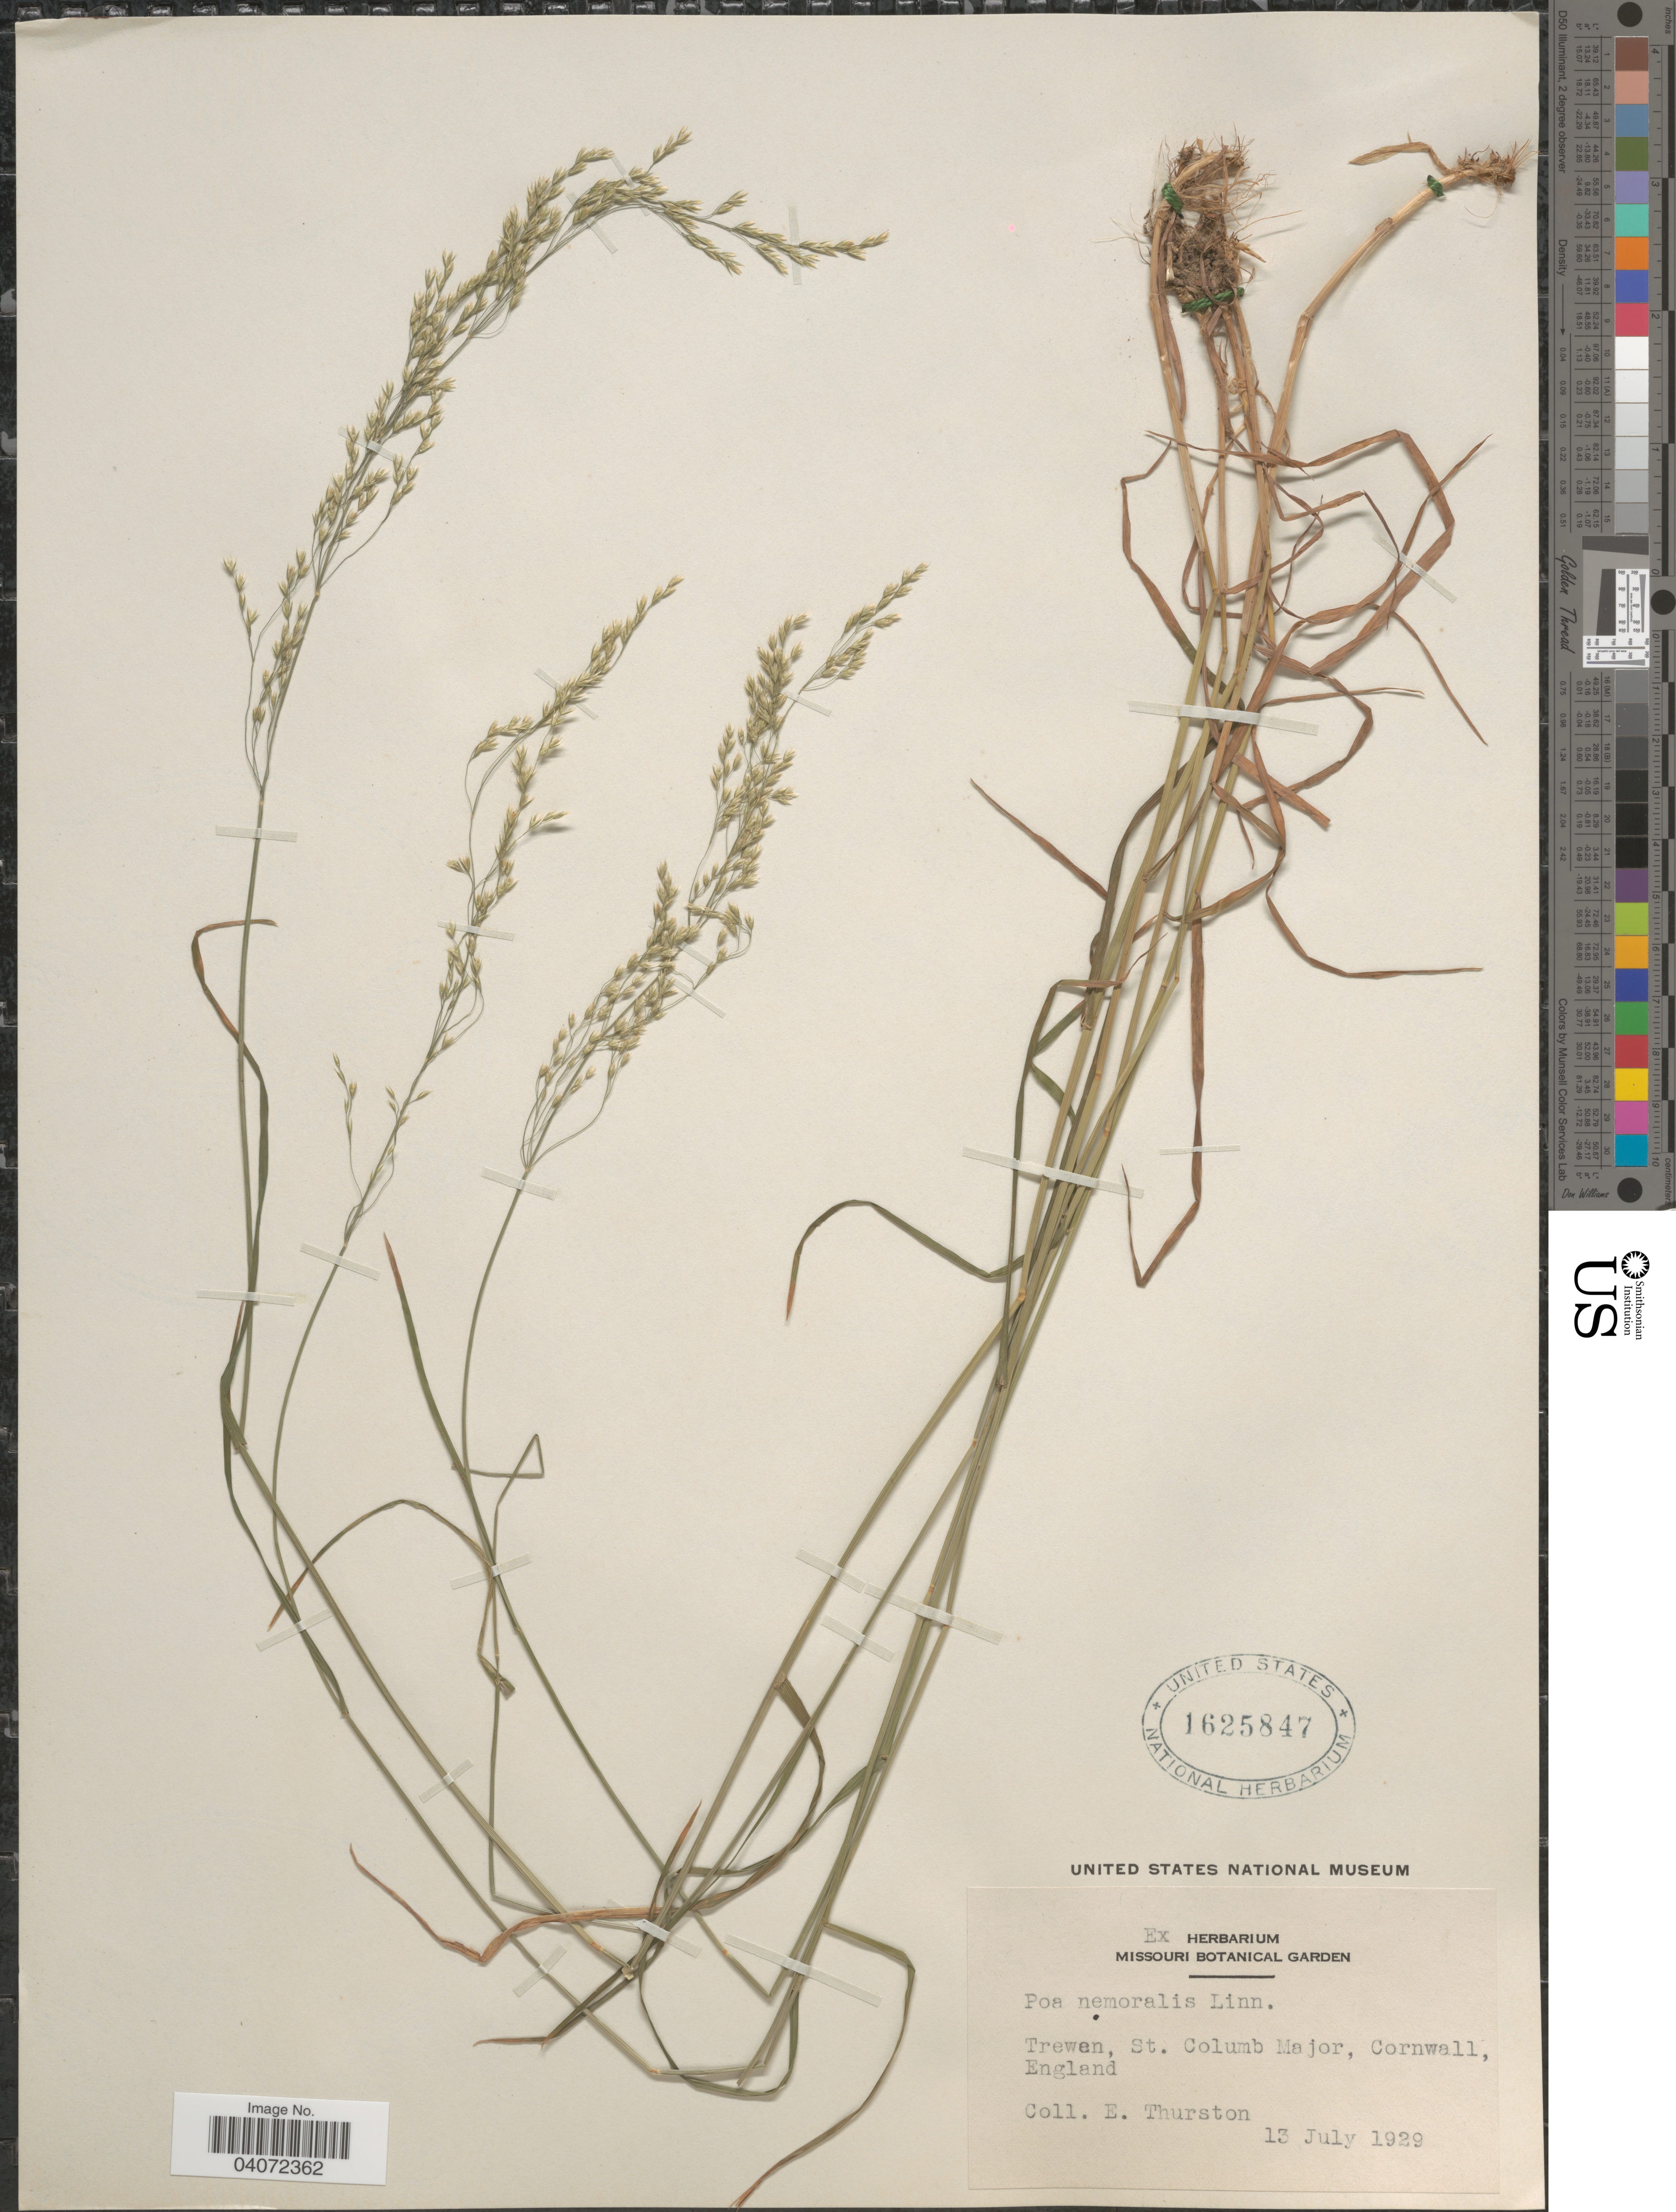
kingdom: Plantae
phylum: Tracheophyta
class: Liliopsida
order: Poales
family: Poaceae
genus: Poa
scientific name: Poa nemoralis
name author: L.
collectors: E. Thurston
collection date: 1929-07-13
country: United Kingdom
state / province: England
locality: Trewen, St. Columb Major, Cornwall.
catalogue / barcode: US 1625847